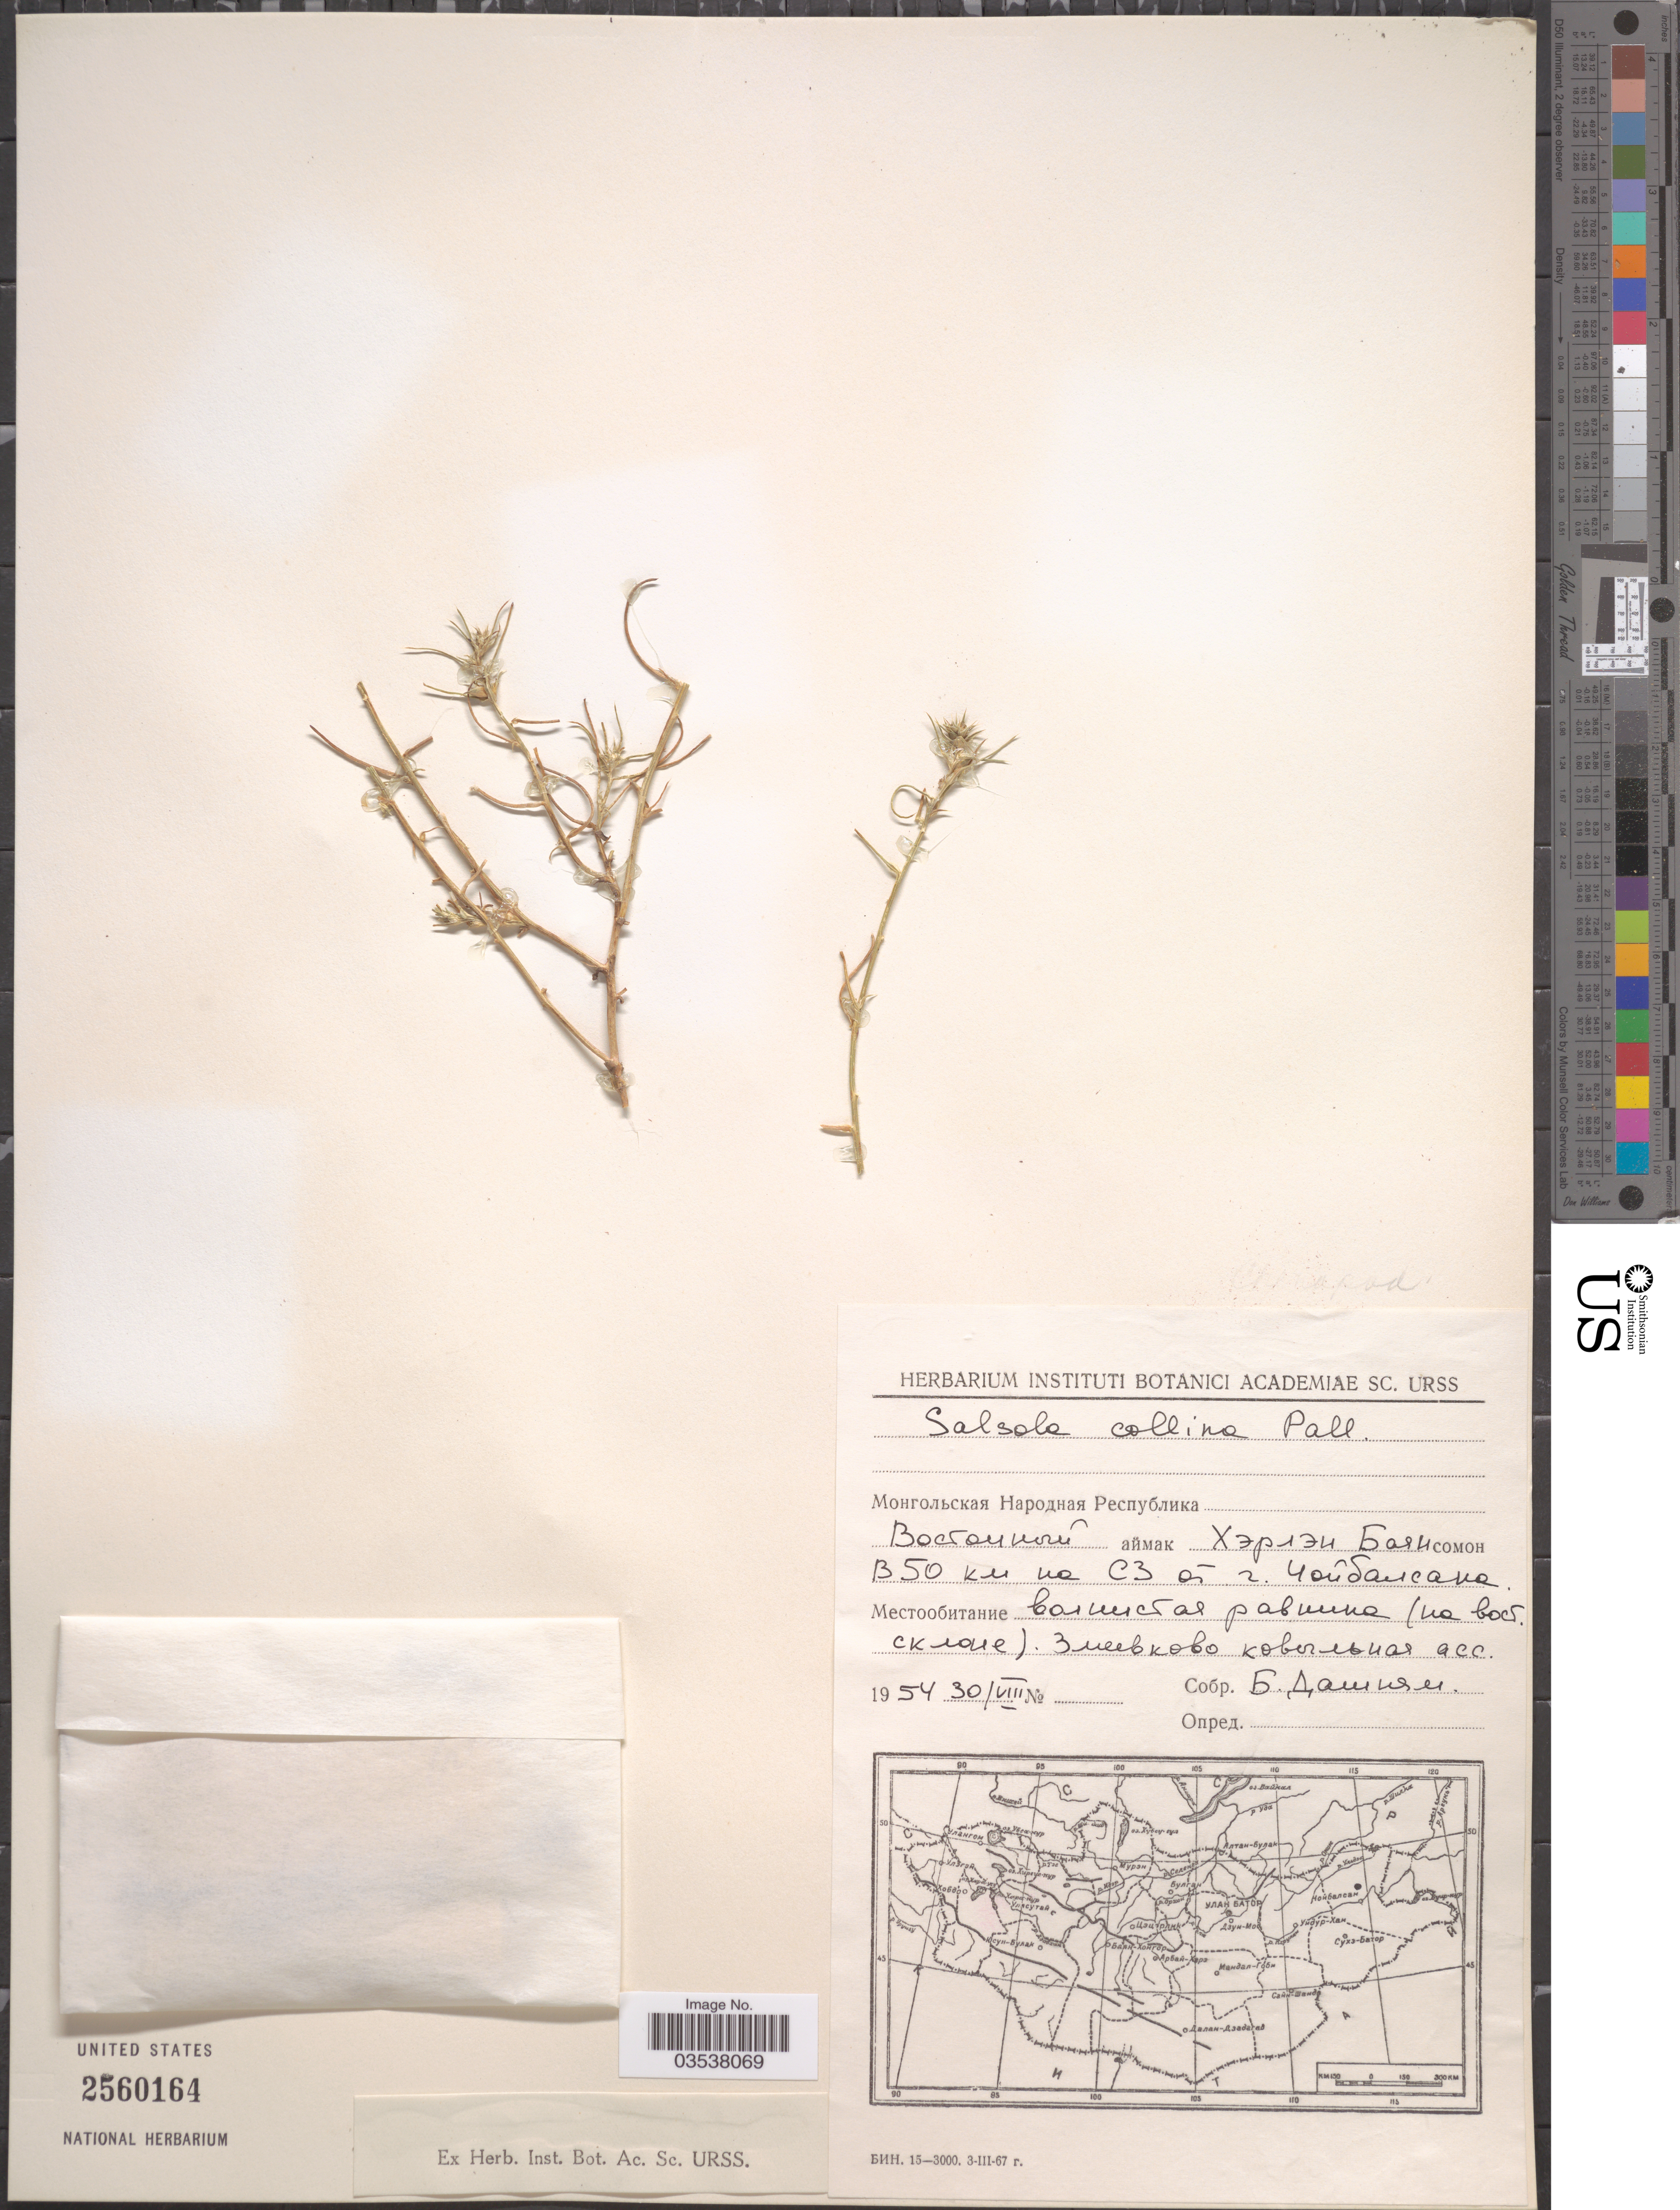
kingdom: Plantae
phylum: Tracheophyta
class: Magnoliopsida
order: Caryophyllales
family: Amaranthaceae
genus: Salsola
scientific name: Salsola collina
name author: Pall.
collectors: B. Dashnyam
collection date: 1954-08-30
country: Mongolia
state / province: Dornod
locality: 50 km SW from Choybalsan.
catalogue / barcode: US 2560164